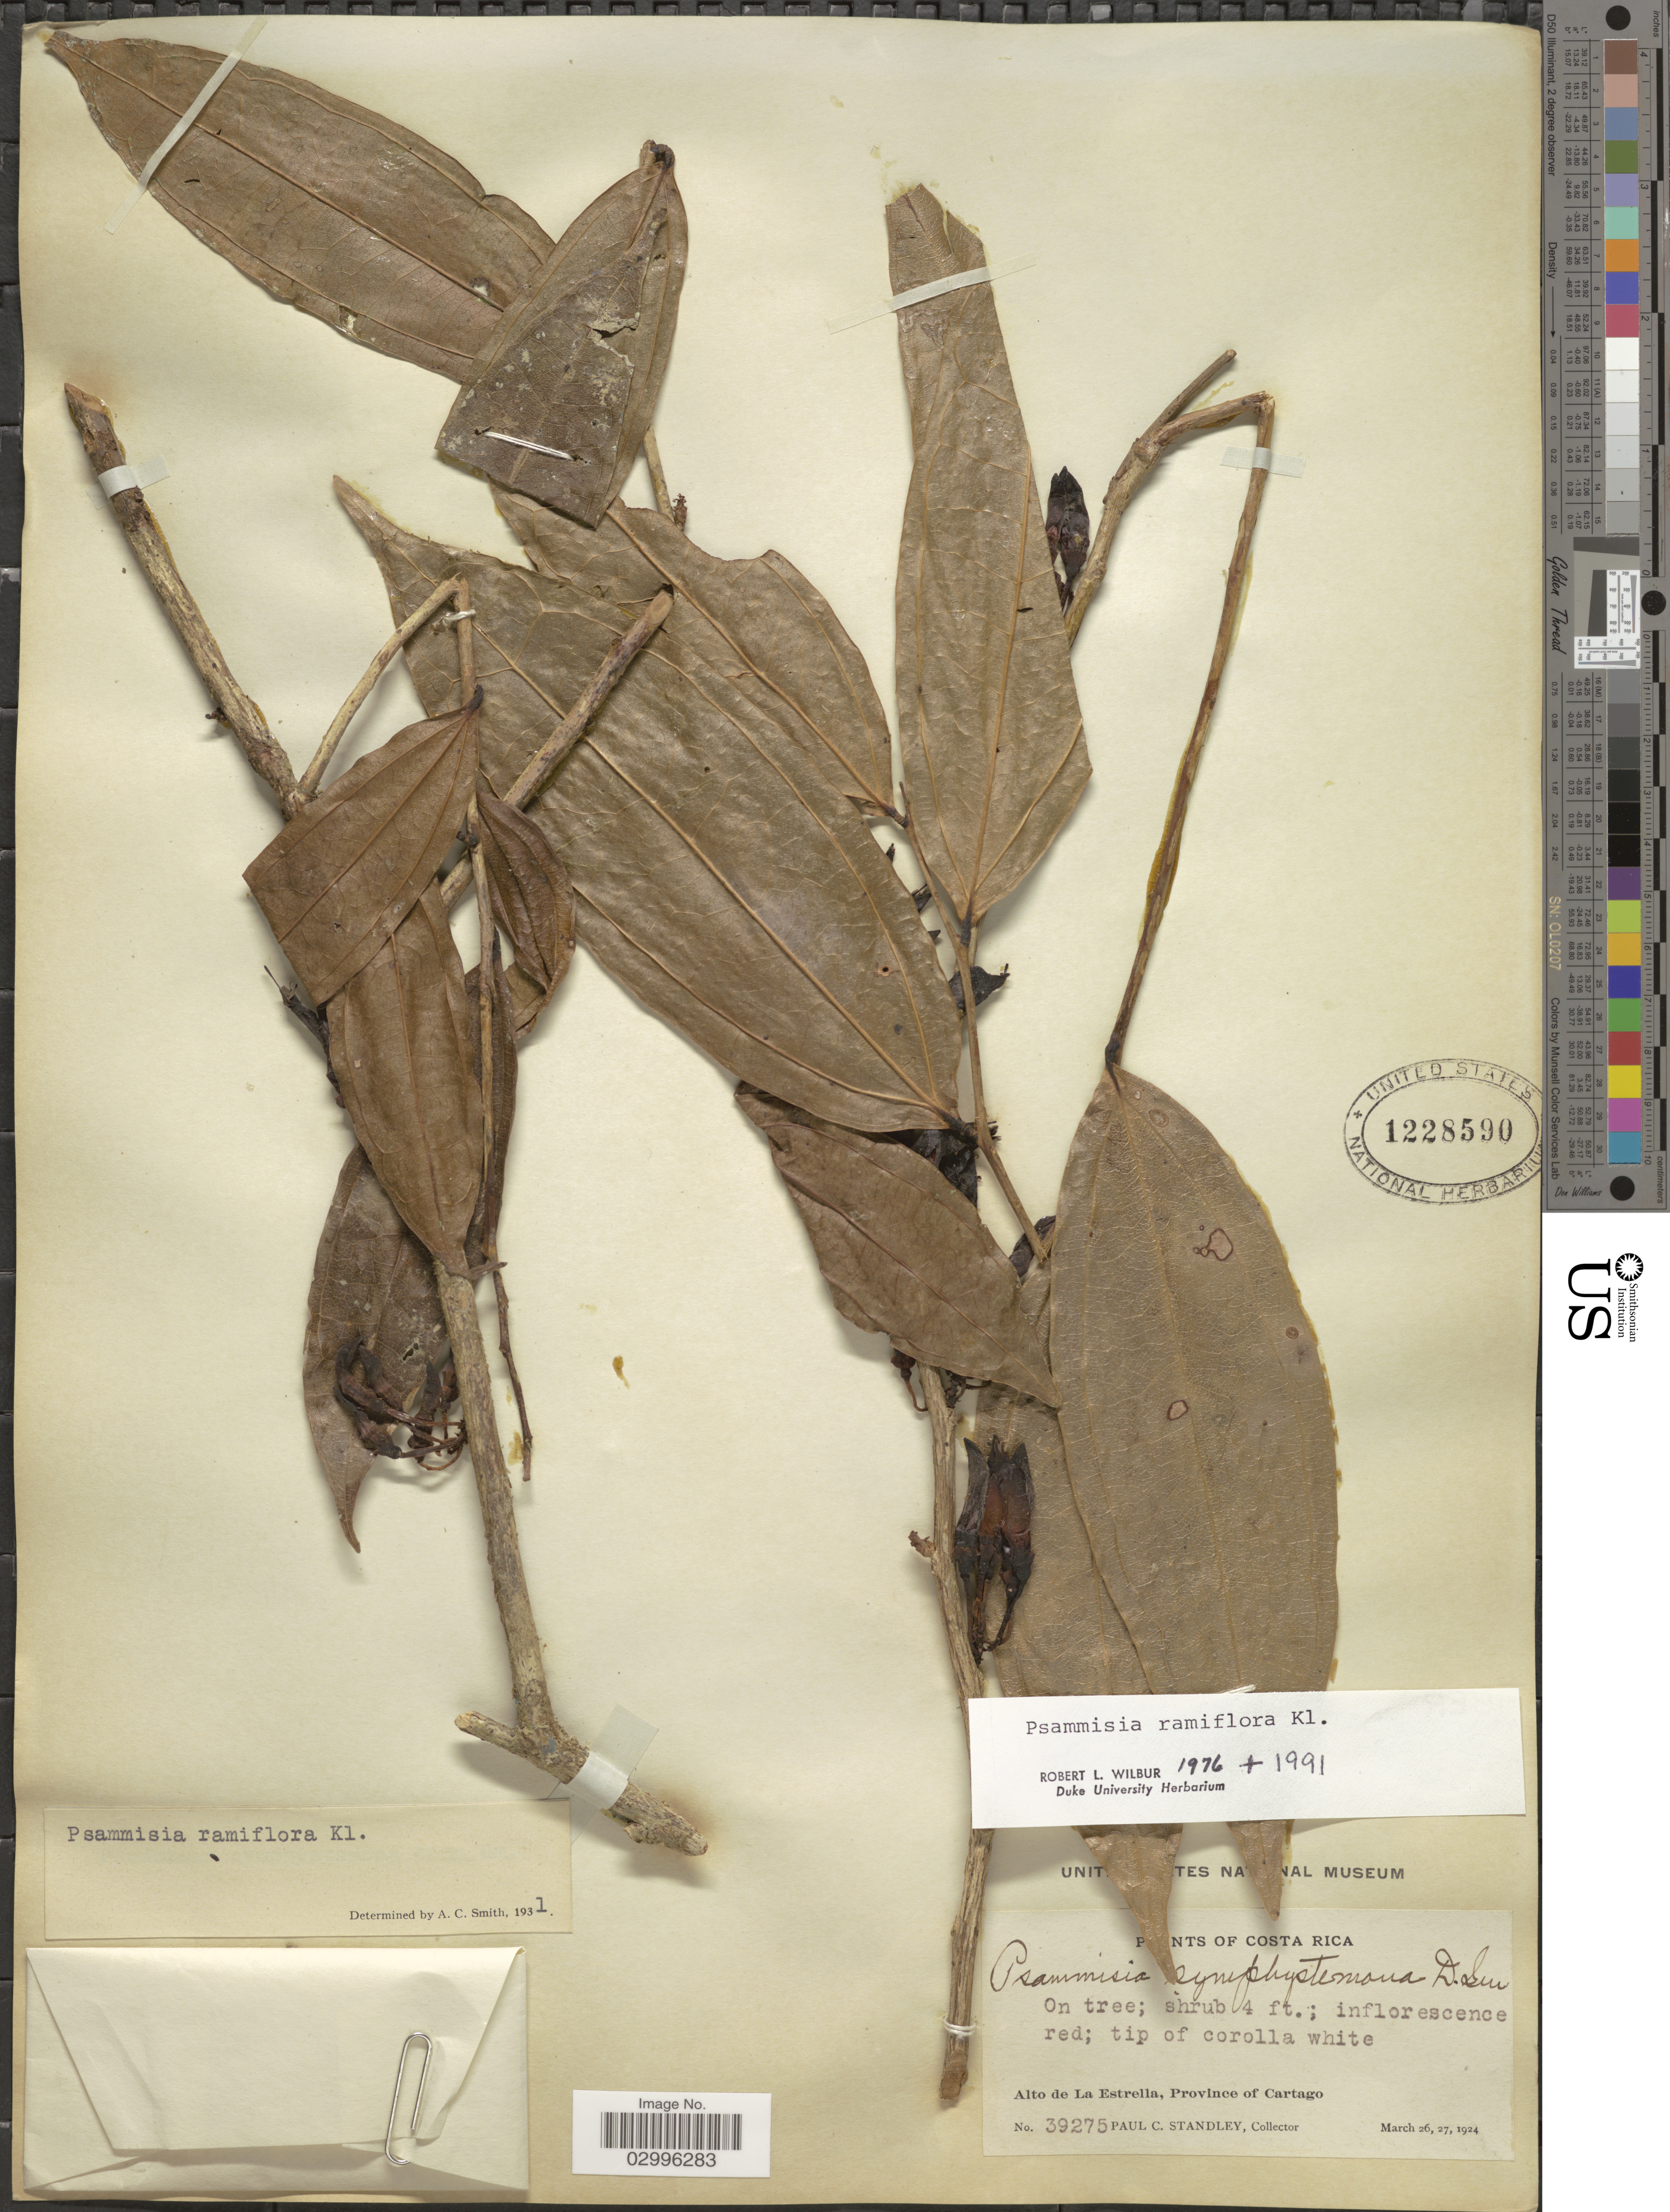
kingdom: Plantae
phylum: Tracheophyta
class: Magnoliopsida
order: Ericales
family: Ericaceae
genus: Psammisia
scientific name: Psammisia ramiflora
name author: Klotzsch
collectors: P. C. Standley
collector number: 39275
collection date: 1924-03-26/1924-03-27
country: Costa Rica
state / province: Cartago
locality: Alto de La Estrella.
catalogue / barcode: US 1228590